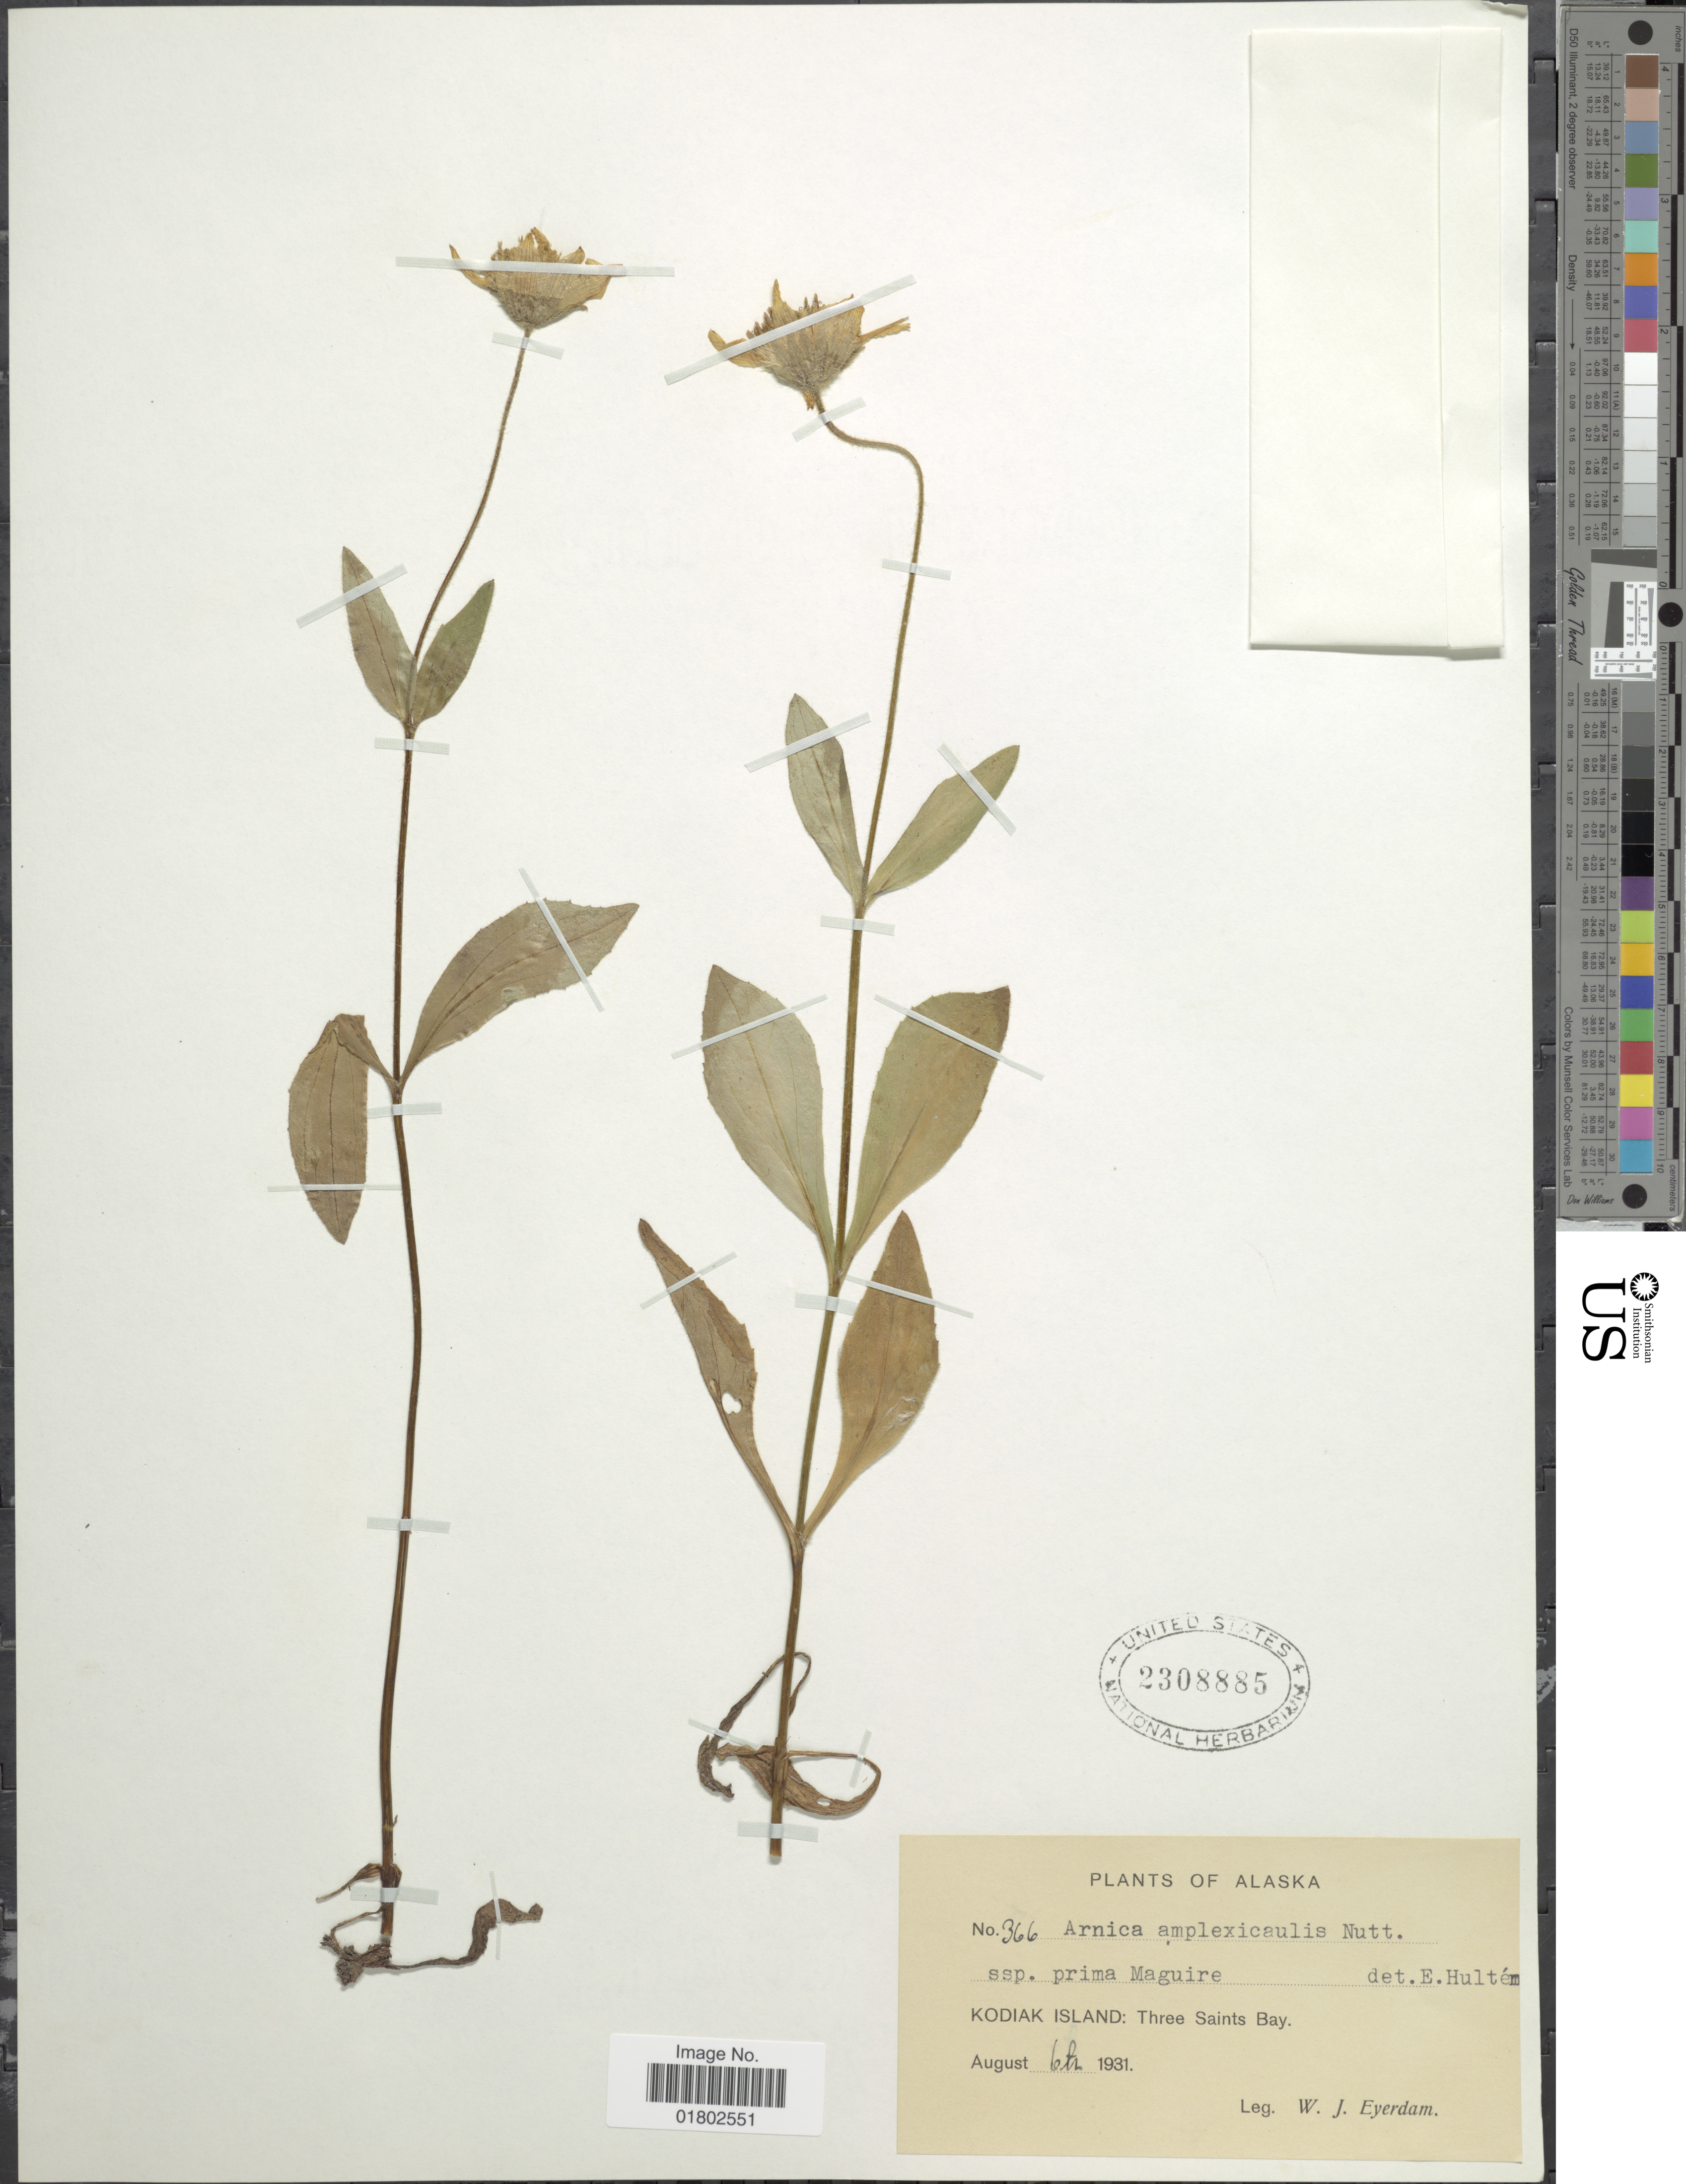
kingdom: Plantae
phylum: Tracheophyta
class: Magnoliopsida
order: Asterales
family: Asteraceae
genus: Arnica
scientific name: Arnica amplexifolia subsp. prima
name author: Maguire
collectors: W. J. Eyerdam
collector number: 366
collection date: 1931-08-06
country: United States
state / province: Alaska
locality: Kodiak Island: Three Saint Bay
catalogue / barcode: US 2308885